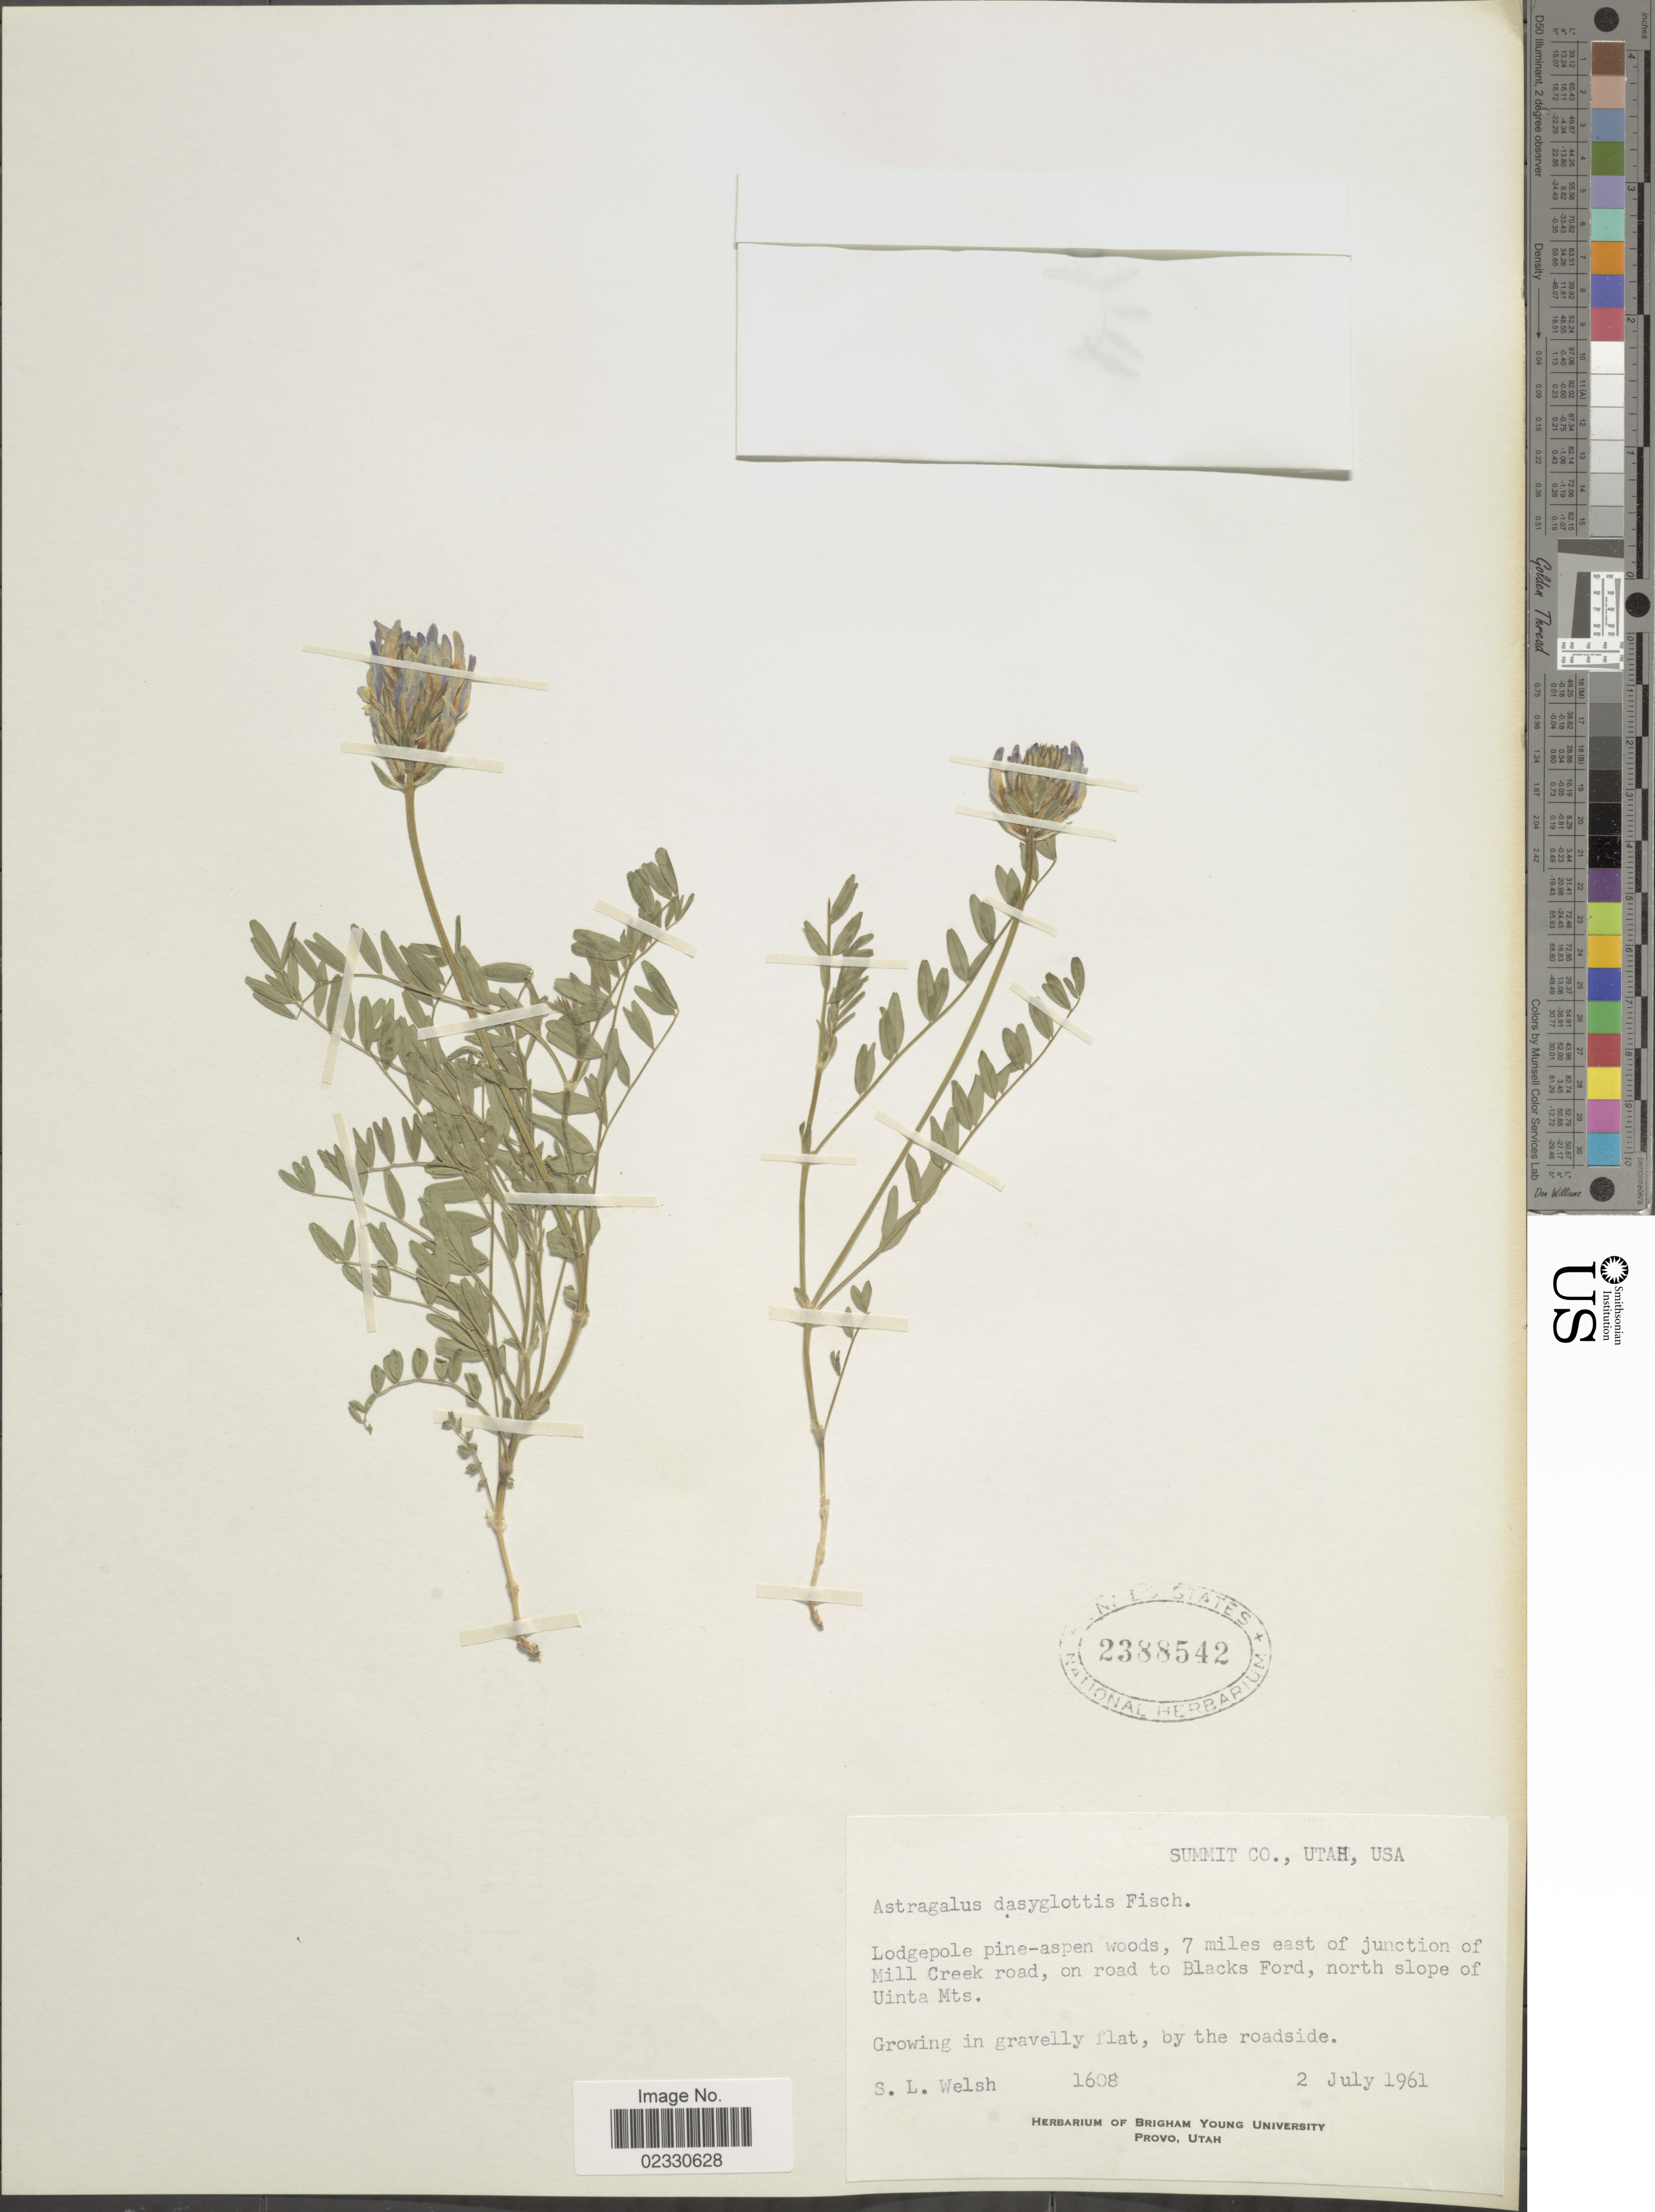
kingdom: Plantae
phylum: Tracheophyta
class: Magnoliopsida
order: Fabales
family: Fabaceae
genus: Astragalus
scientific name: Astragalus dasyglottis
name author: DC.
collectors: S. Welsh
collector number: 1608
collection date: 1961-07-02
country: United States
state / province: Utah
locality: Summit Co, Utah, USA, 7 miles east of junction of Mill Creek Road, on road to Blacks Ford, north slope of Uinta Mts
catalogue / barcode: US 2388542